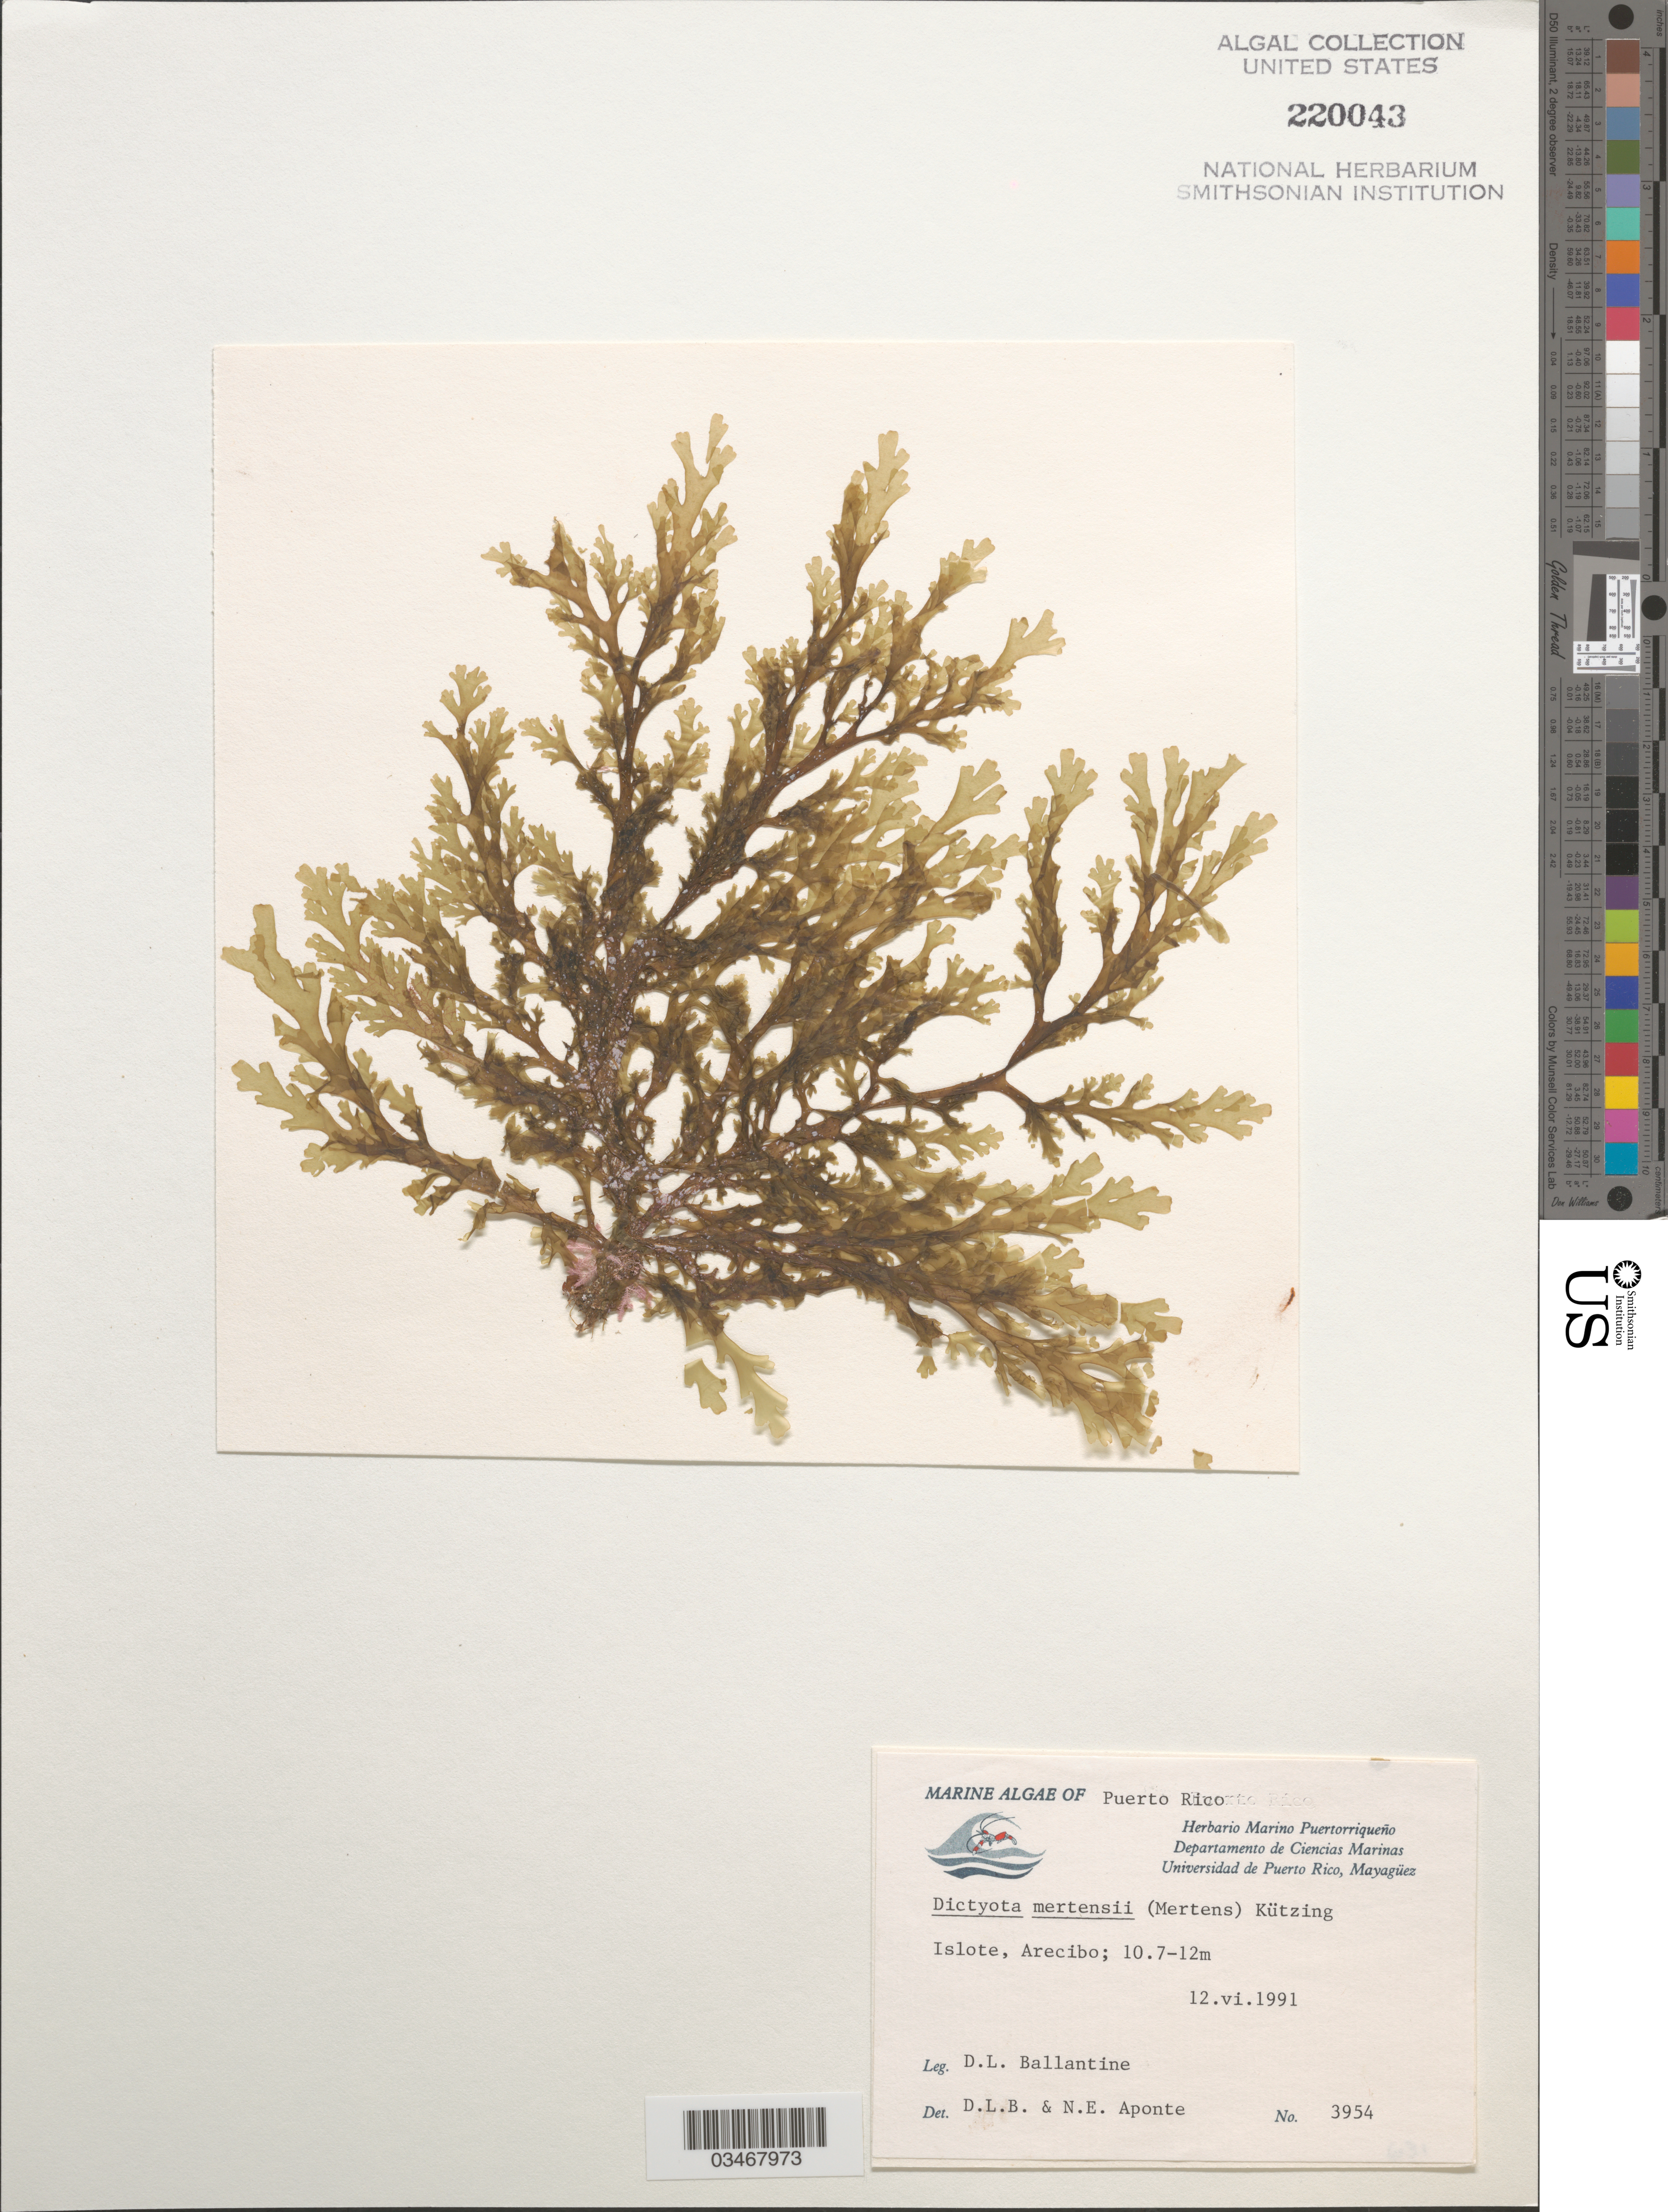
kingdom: Chromista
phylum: Ochrophyta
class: Phaeophyceae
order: Dictyotales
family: Dictyotaceae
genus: Dictyota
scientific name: Dictyota mertensii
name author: (C. Mart.) Kütz.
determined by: Ballantine, D. L.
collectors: D.L. Ballantine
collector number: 3954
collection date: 1991-06-12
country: Puerto Rico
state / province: Arecibo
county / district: Islote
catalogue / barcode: US 220043